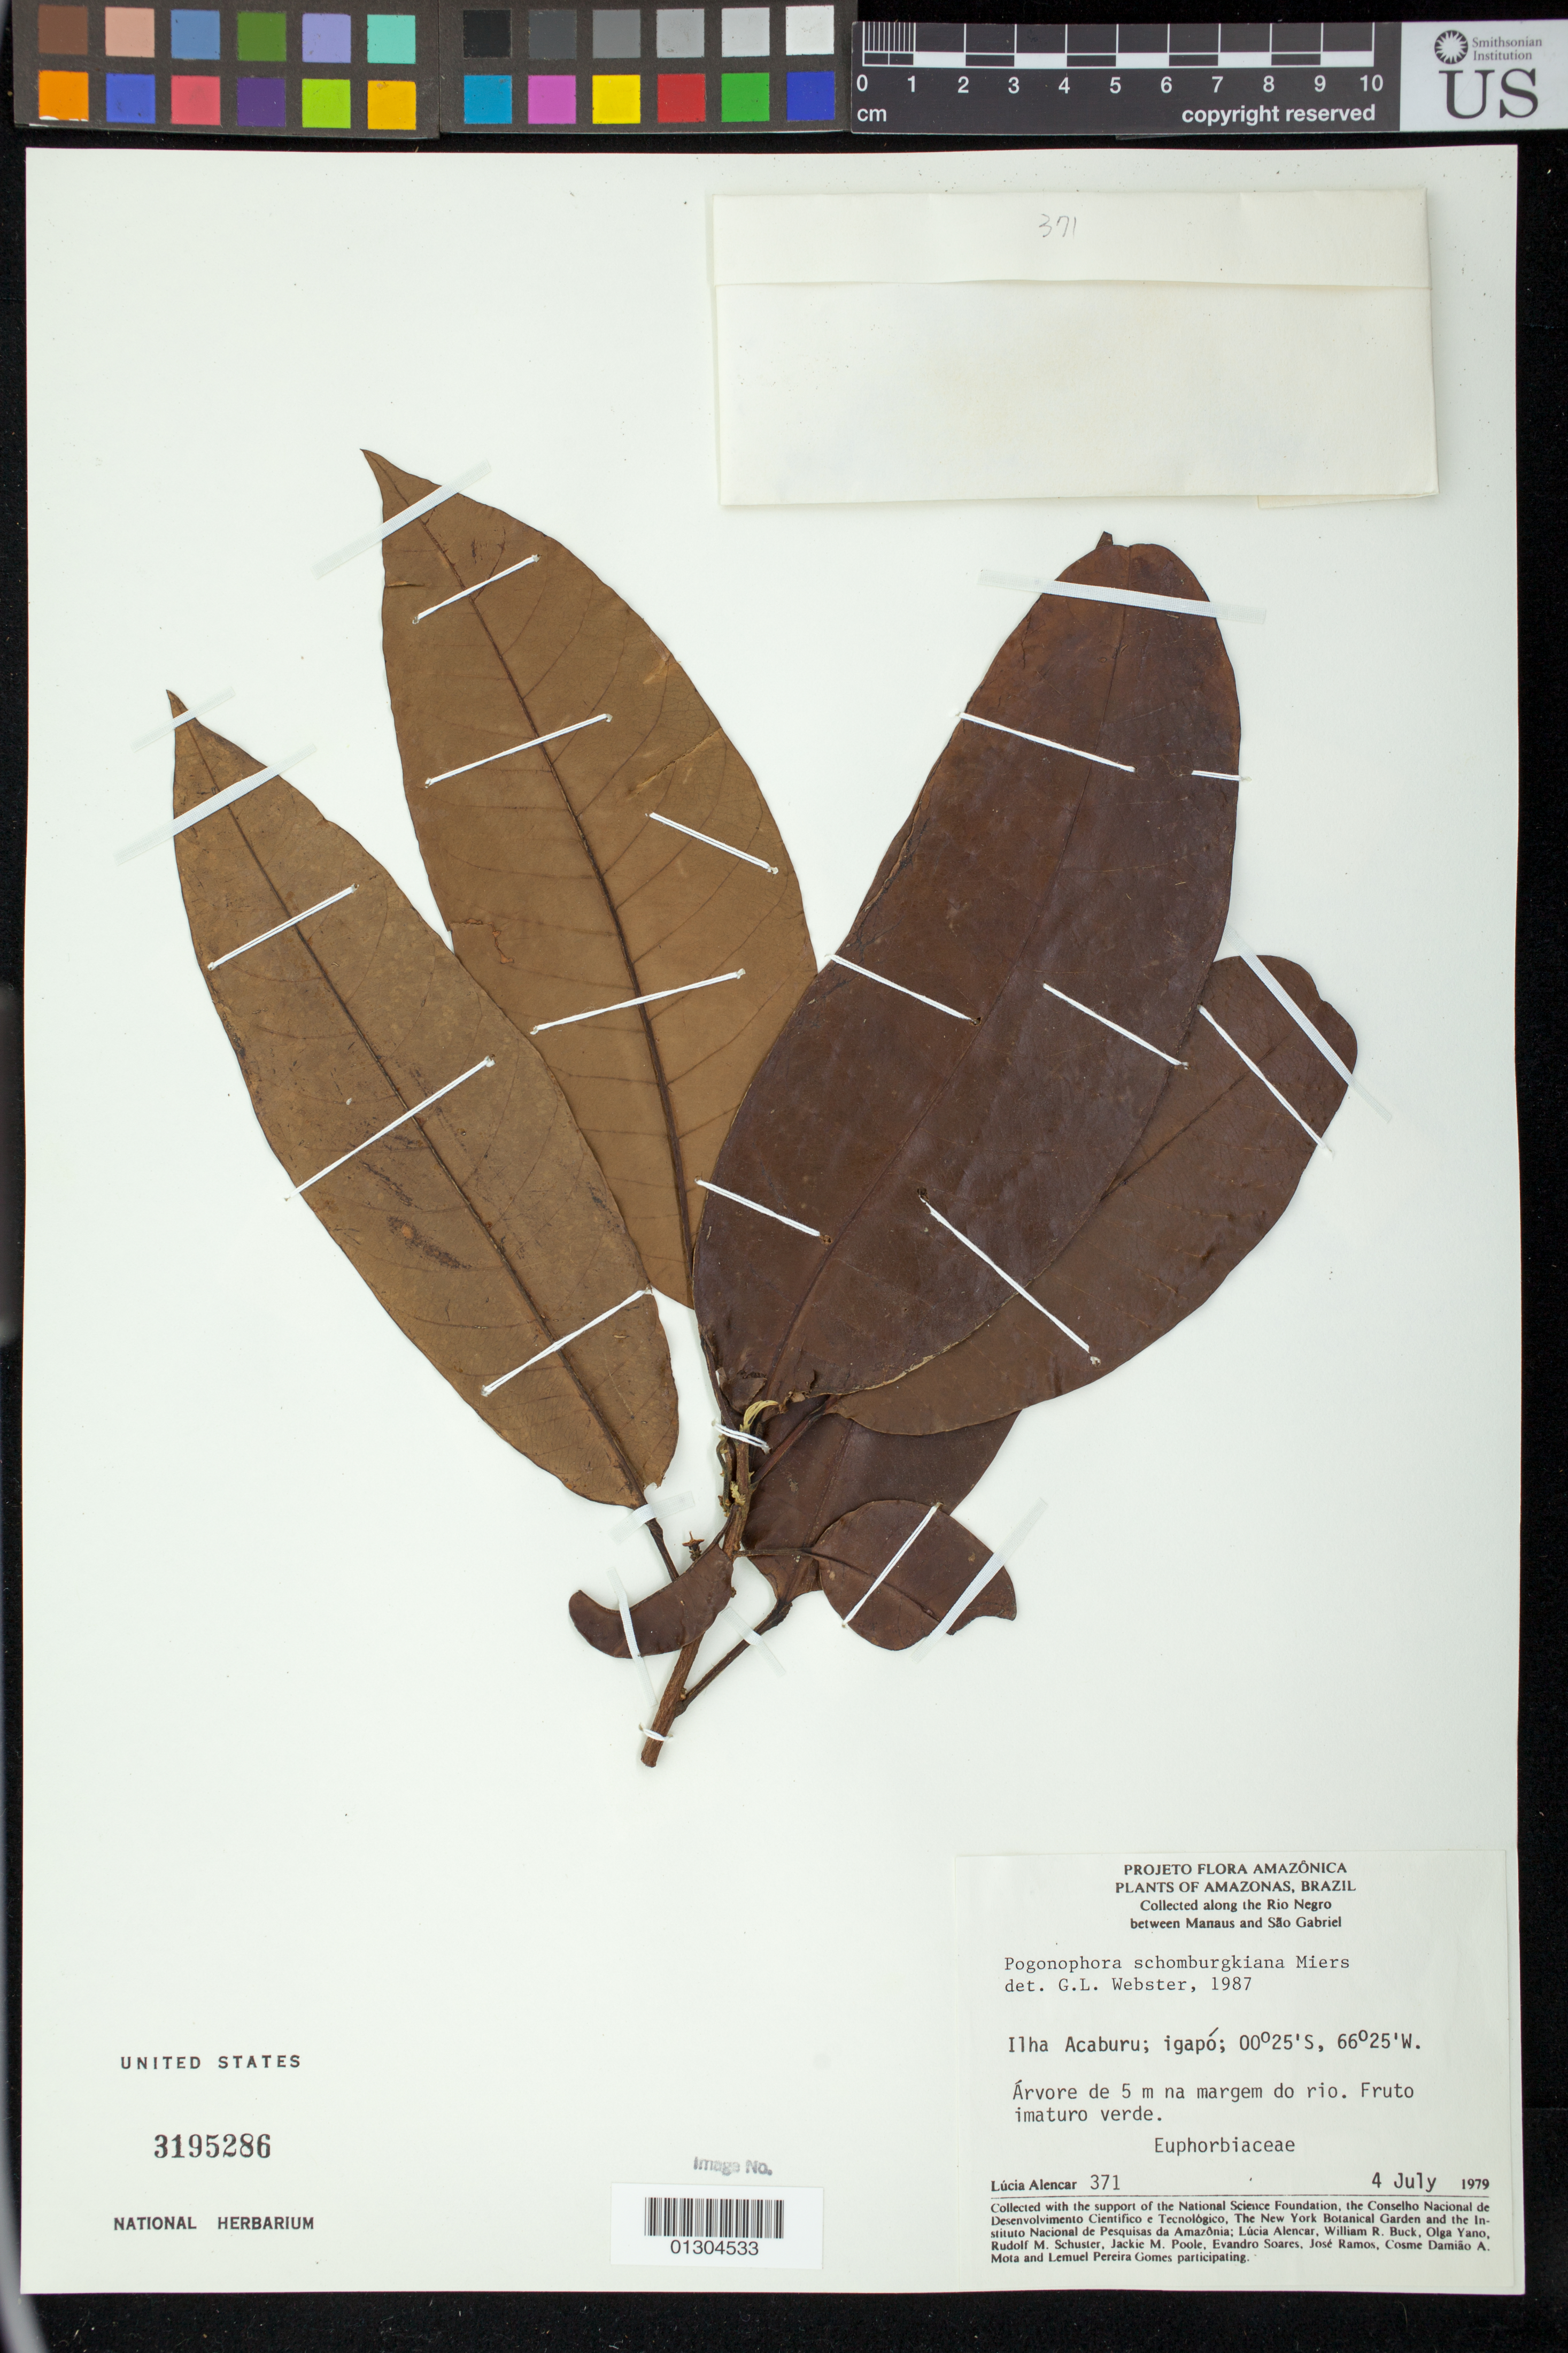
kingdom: Plantae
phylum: Tracheophyta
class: Magnoliopsida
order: Malpighiales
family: Peraceae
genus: Pogonophora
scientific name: Pogonophora schomburgkiana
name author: Miers ex Benth.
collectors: L. Alencar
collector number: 371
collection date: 1979-07-04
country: Brazil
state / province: Amazonas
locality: Collected along the Rio Negro between Manaus and Sao Gabriel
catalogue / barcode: US 3195286